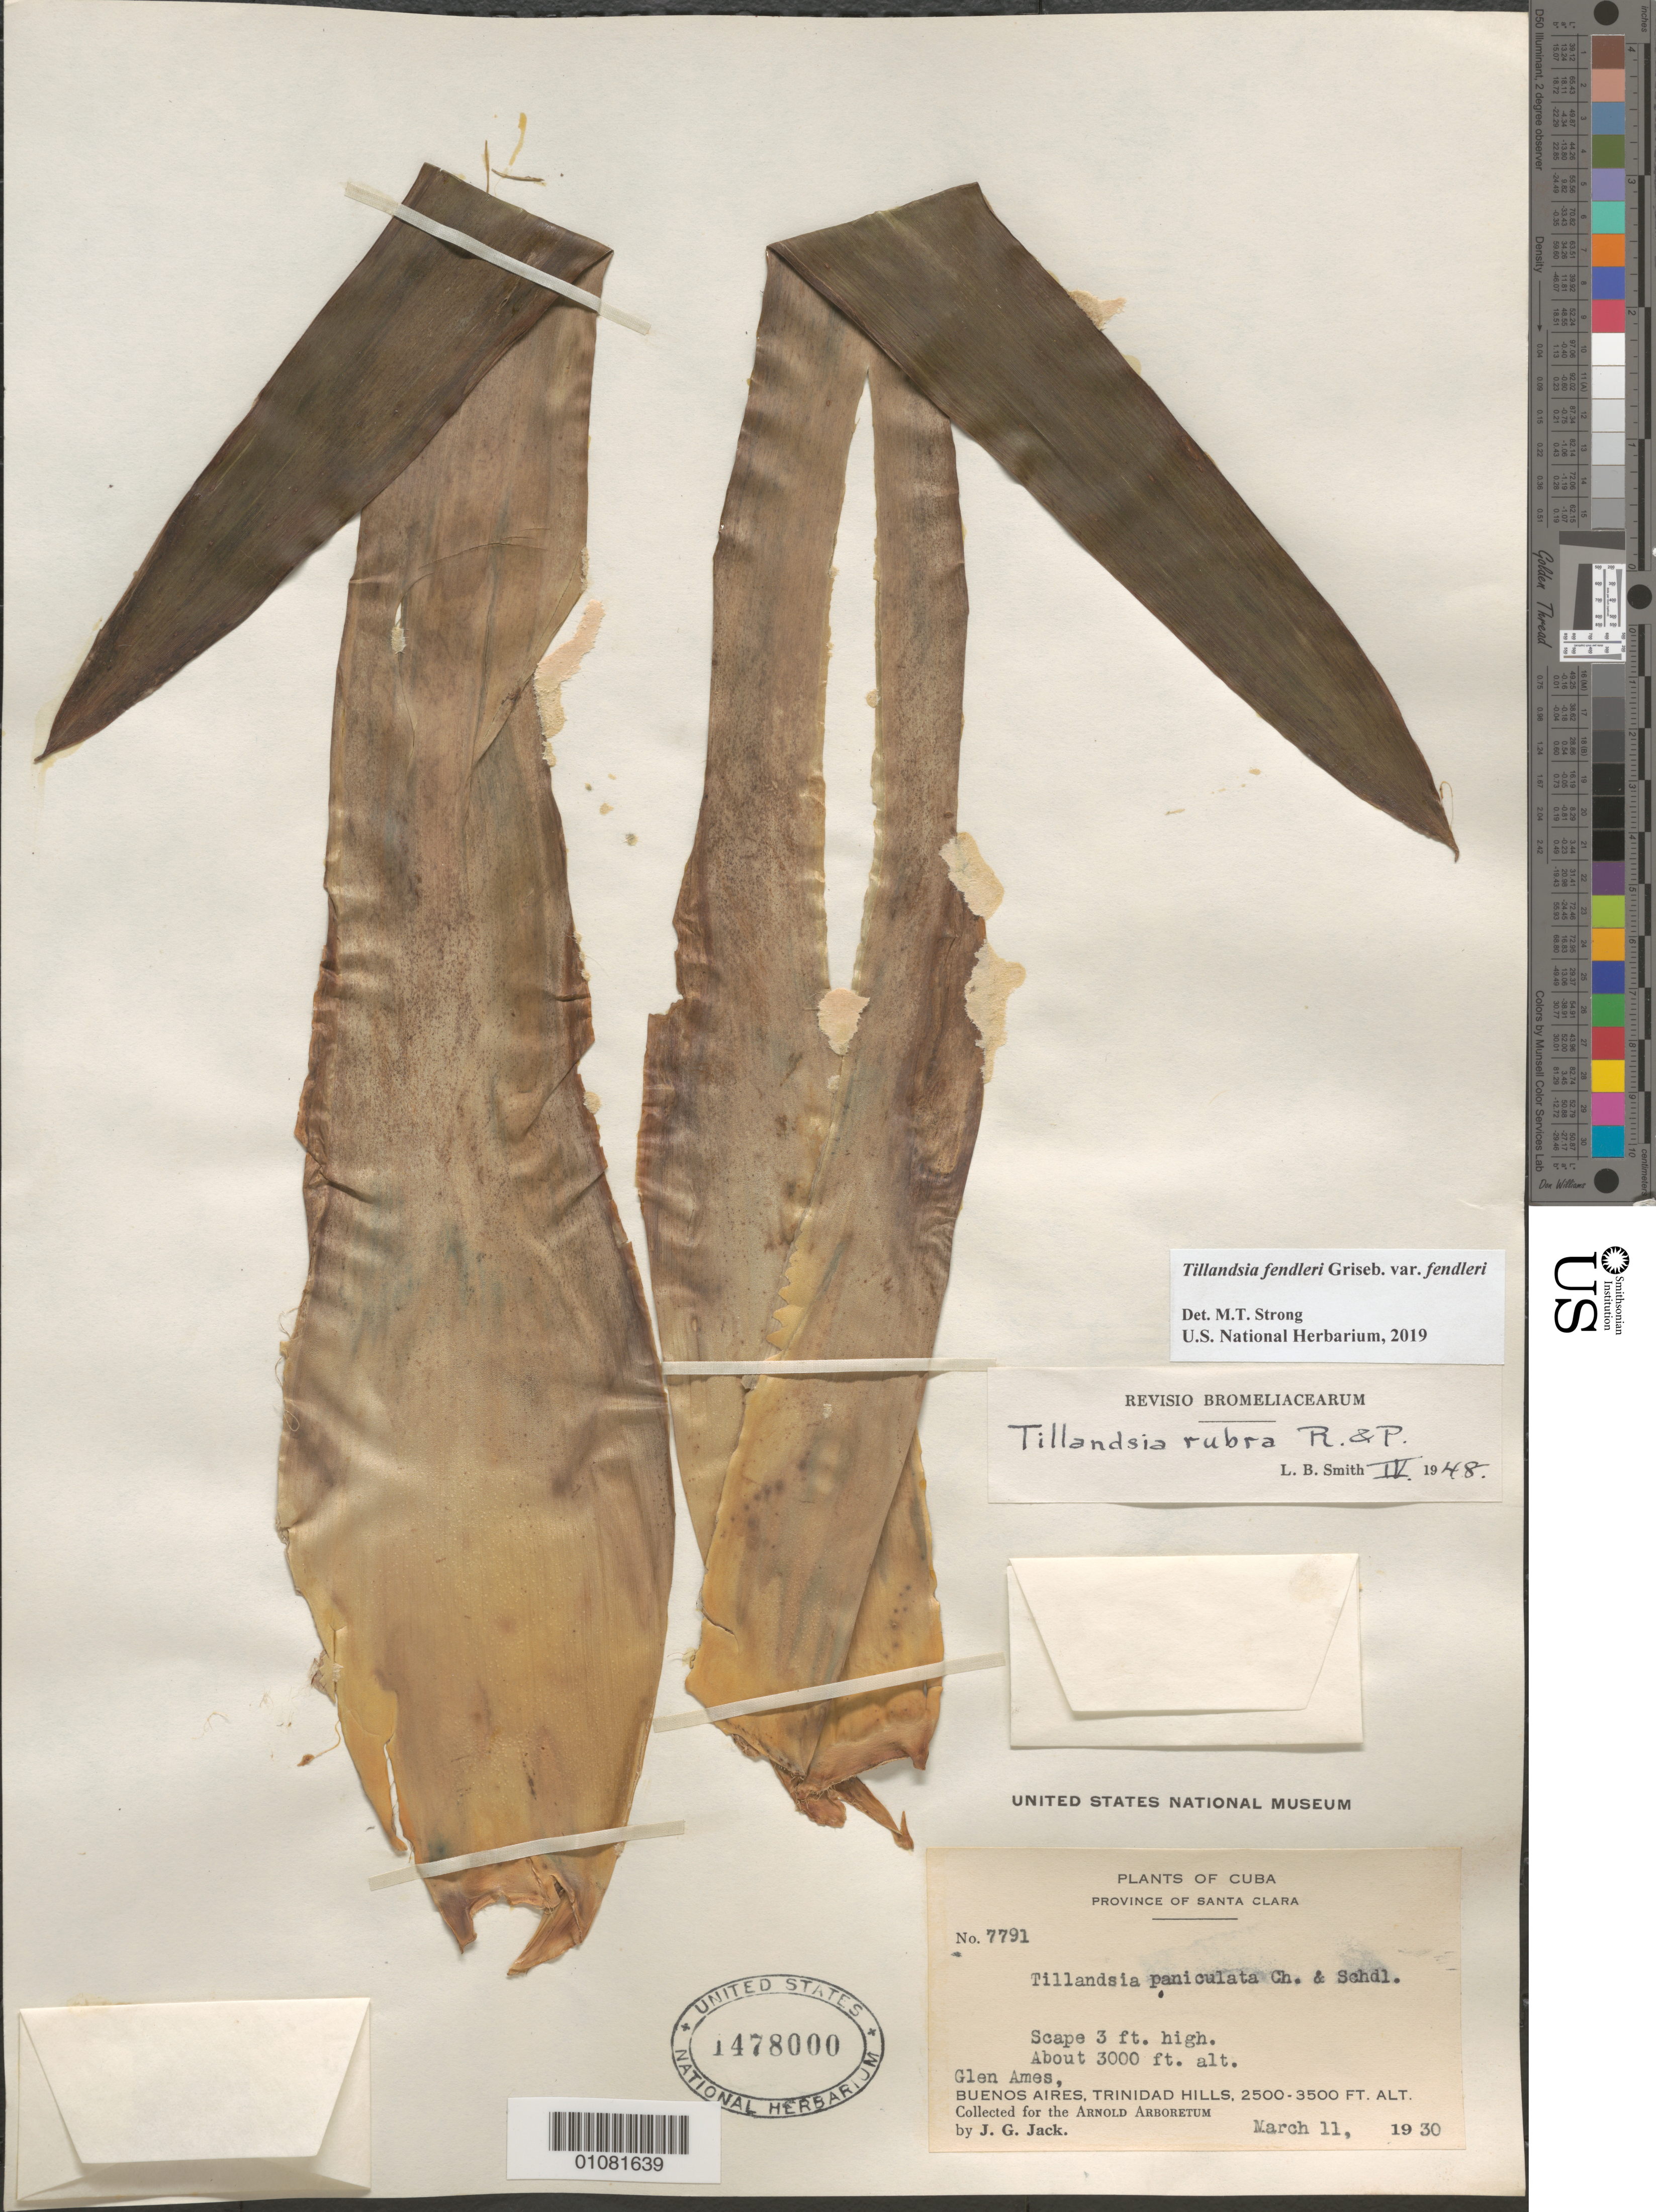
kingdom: Plantae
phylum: Tracheophyta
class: Liliopsida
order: Poales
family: Bromeliaceae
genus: Tillandsia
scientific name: Tillandsia fendleri var. fendleri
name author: Griseb.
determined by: Strong, Mark T., (BOT), Smithsonian Institution - National Museum of Natural History (UNITED STATES)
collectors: J. G. Jack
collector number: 7791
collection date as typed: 11 Mar 1930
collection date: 1930-03-11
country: Cuba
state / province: Villa Clara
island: Cuba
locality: Santa Clara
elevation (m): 914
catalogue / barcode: US 1478000